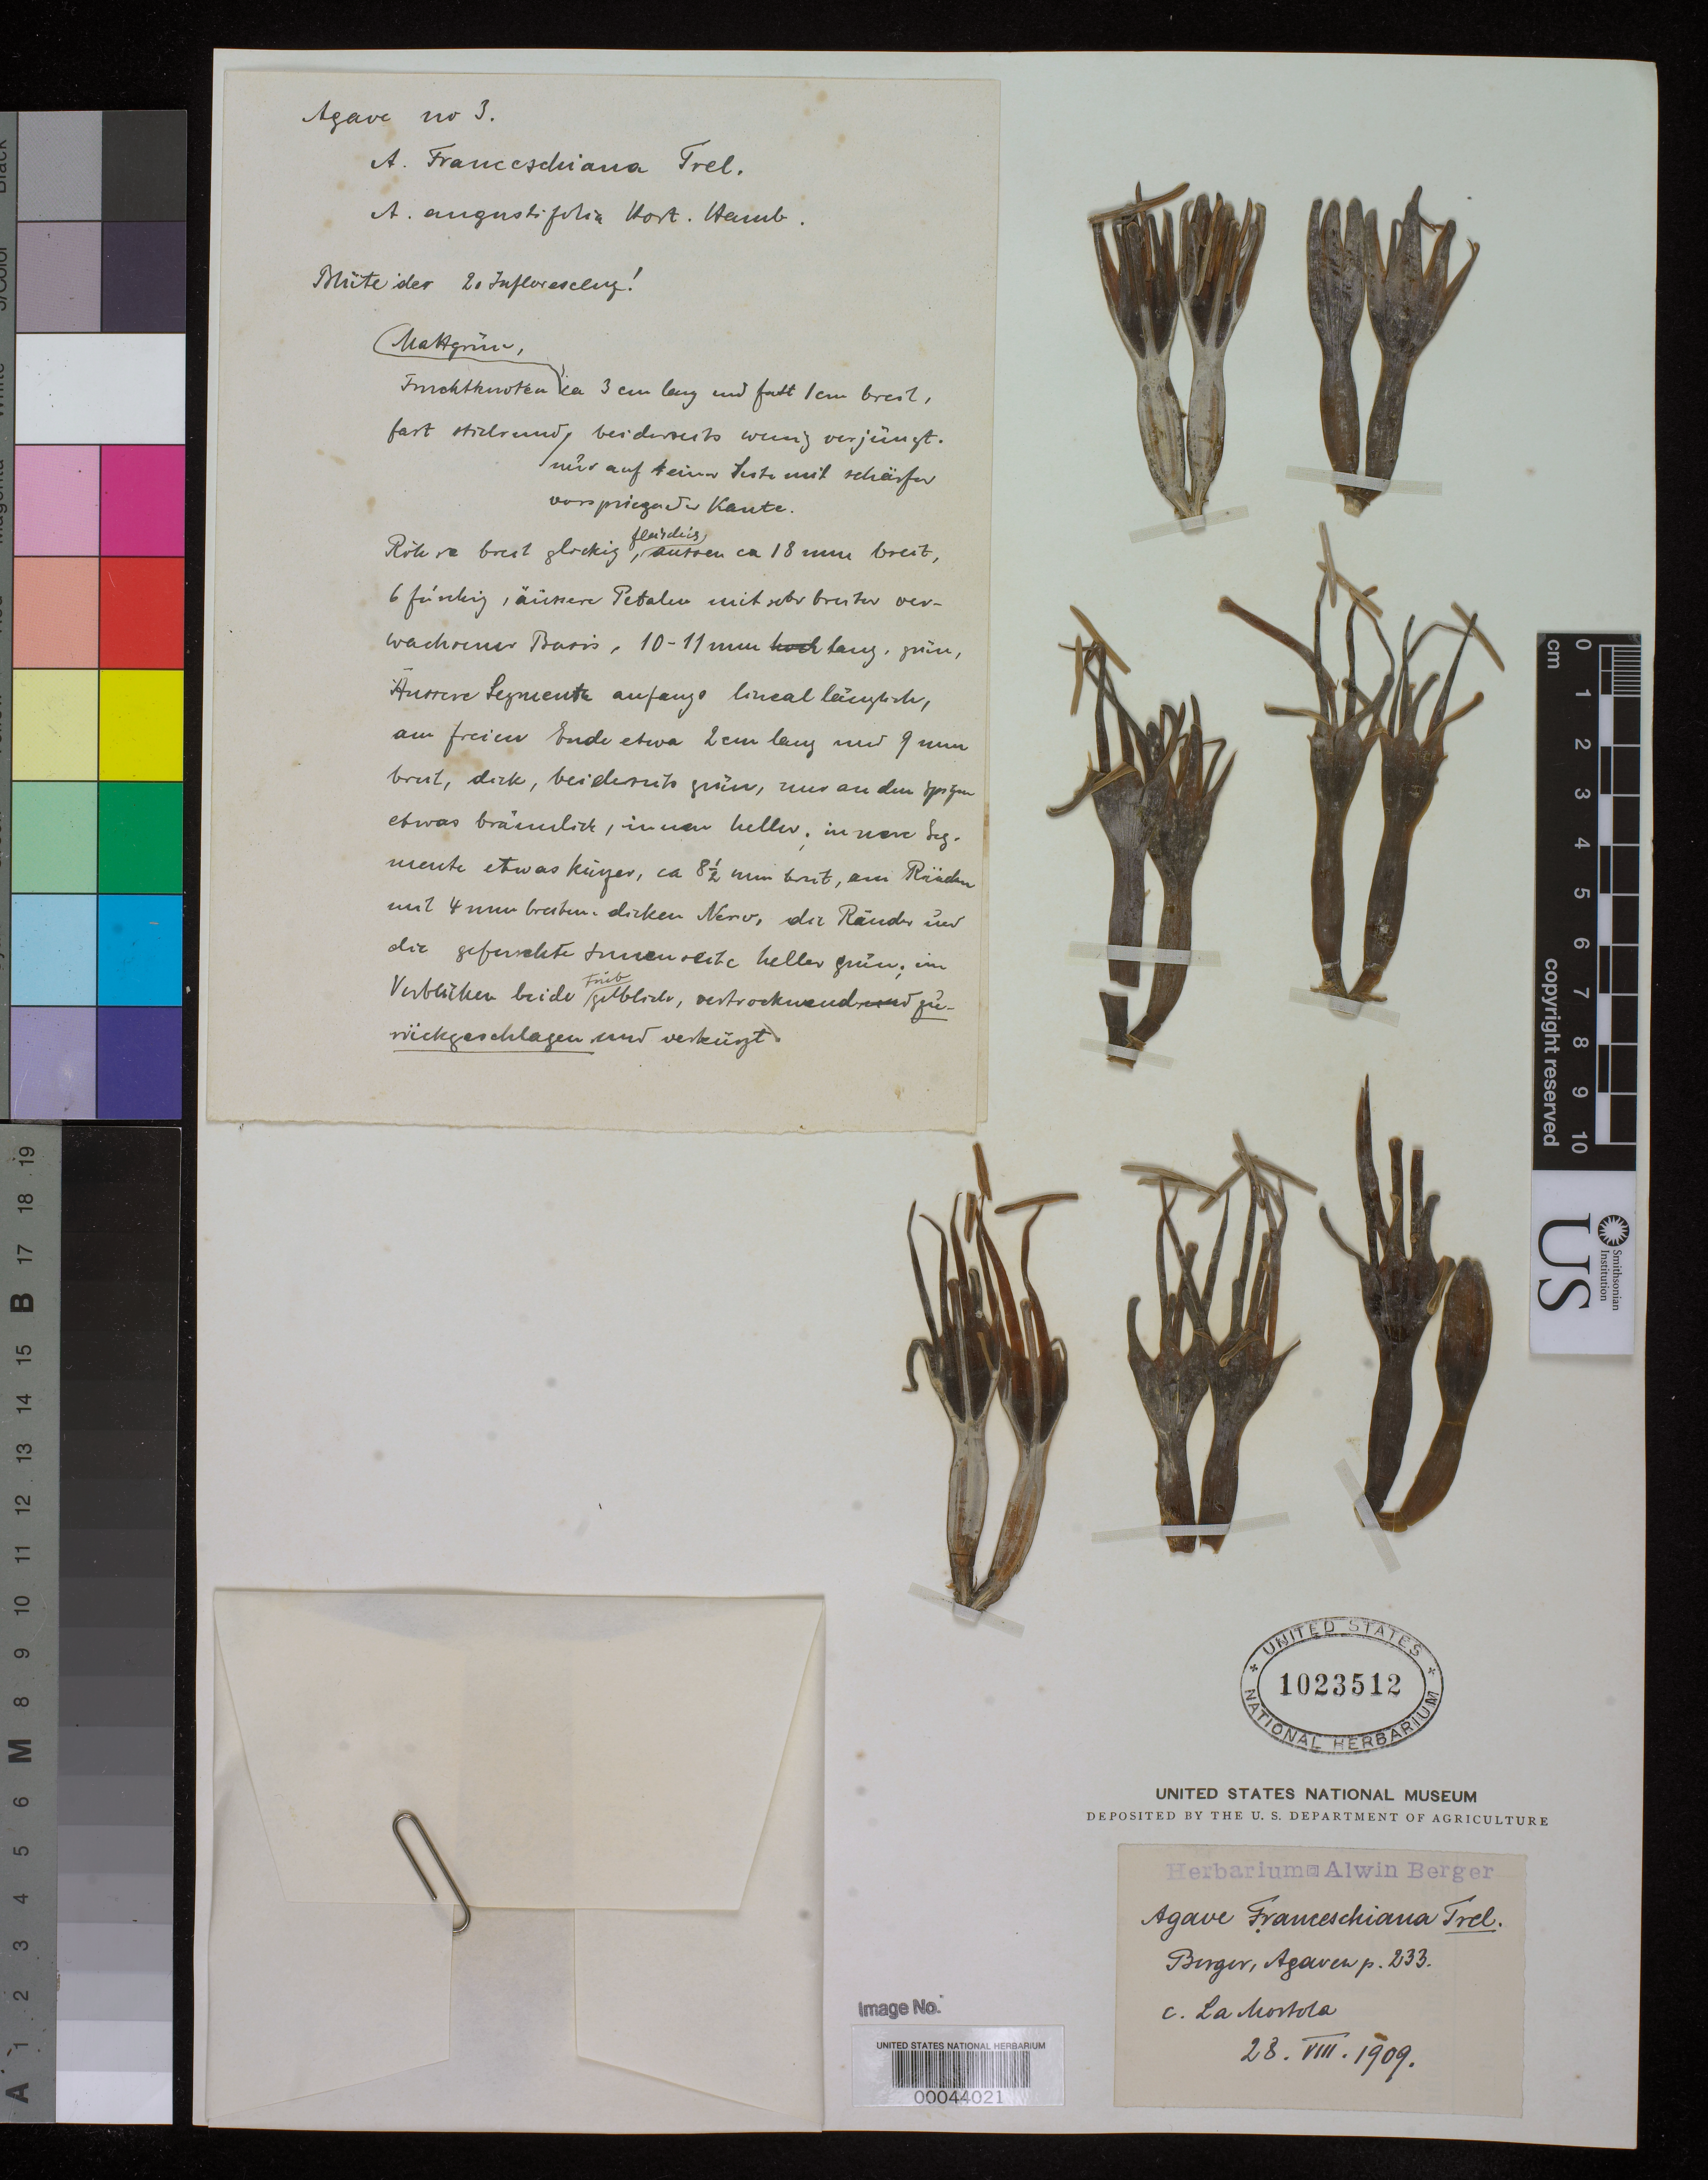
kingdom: Plantae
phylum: Tracheophyta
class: Liliopsida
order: Asparagales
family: Asparagaceae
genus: Agave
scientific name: Agave franceschiana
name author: Trel. ex A. Berger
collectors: ex herb. A. Berger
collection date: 1909-06-02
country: Mexico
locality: Cultivated at La Mortola, Italy.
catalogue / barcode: US 1023512